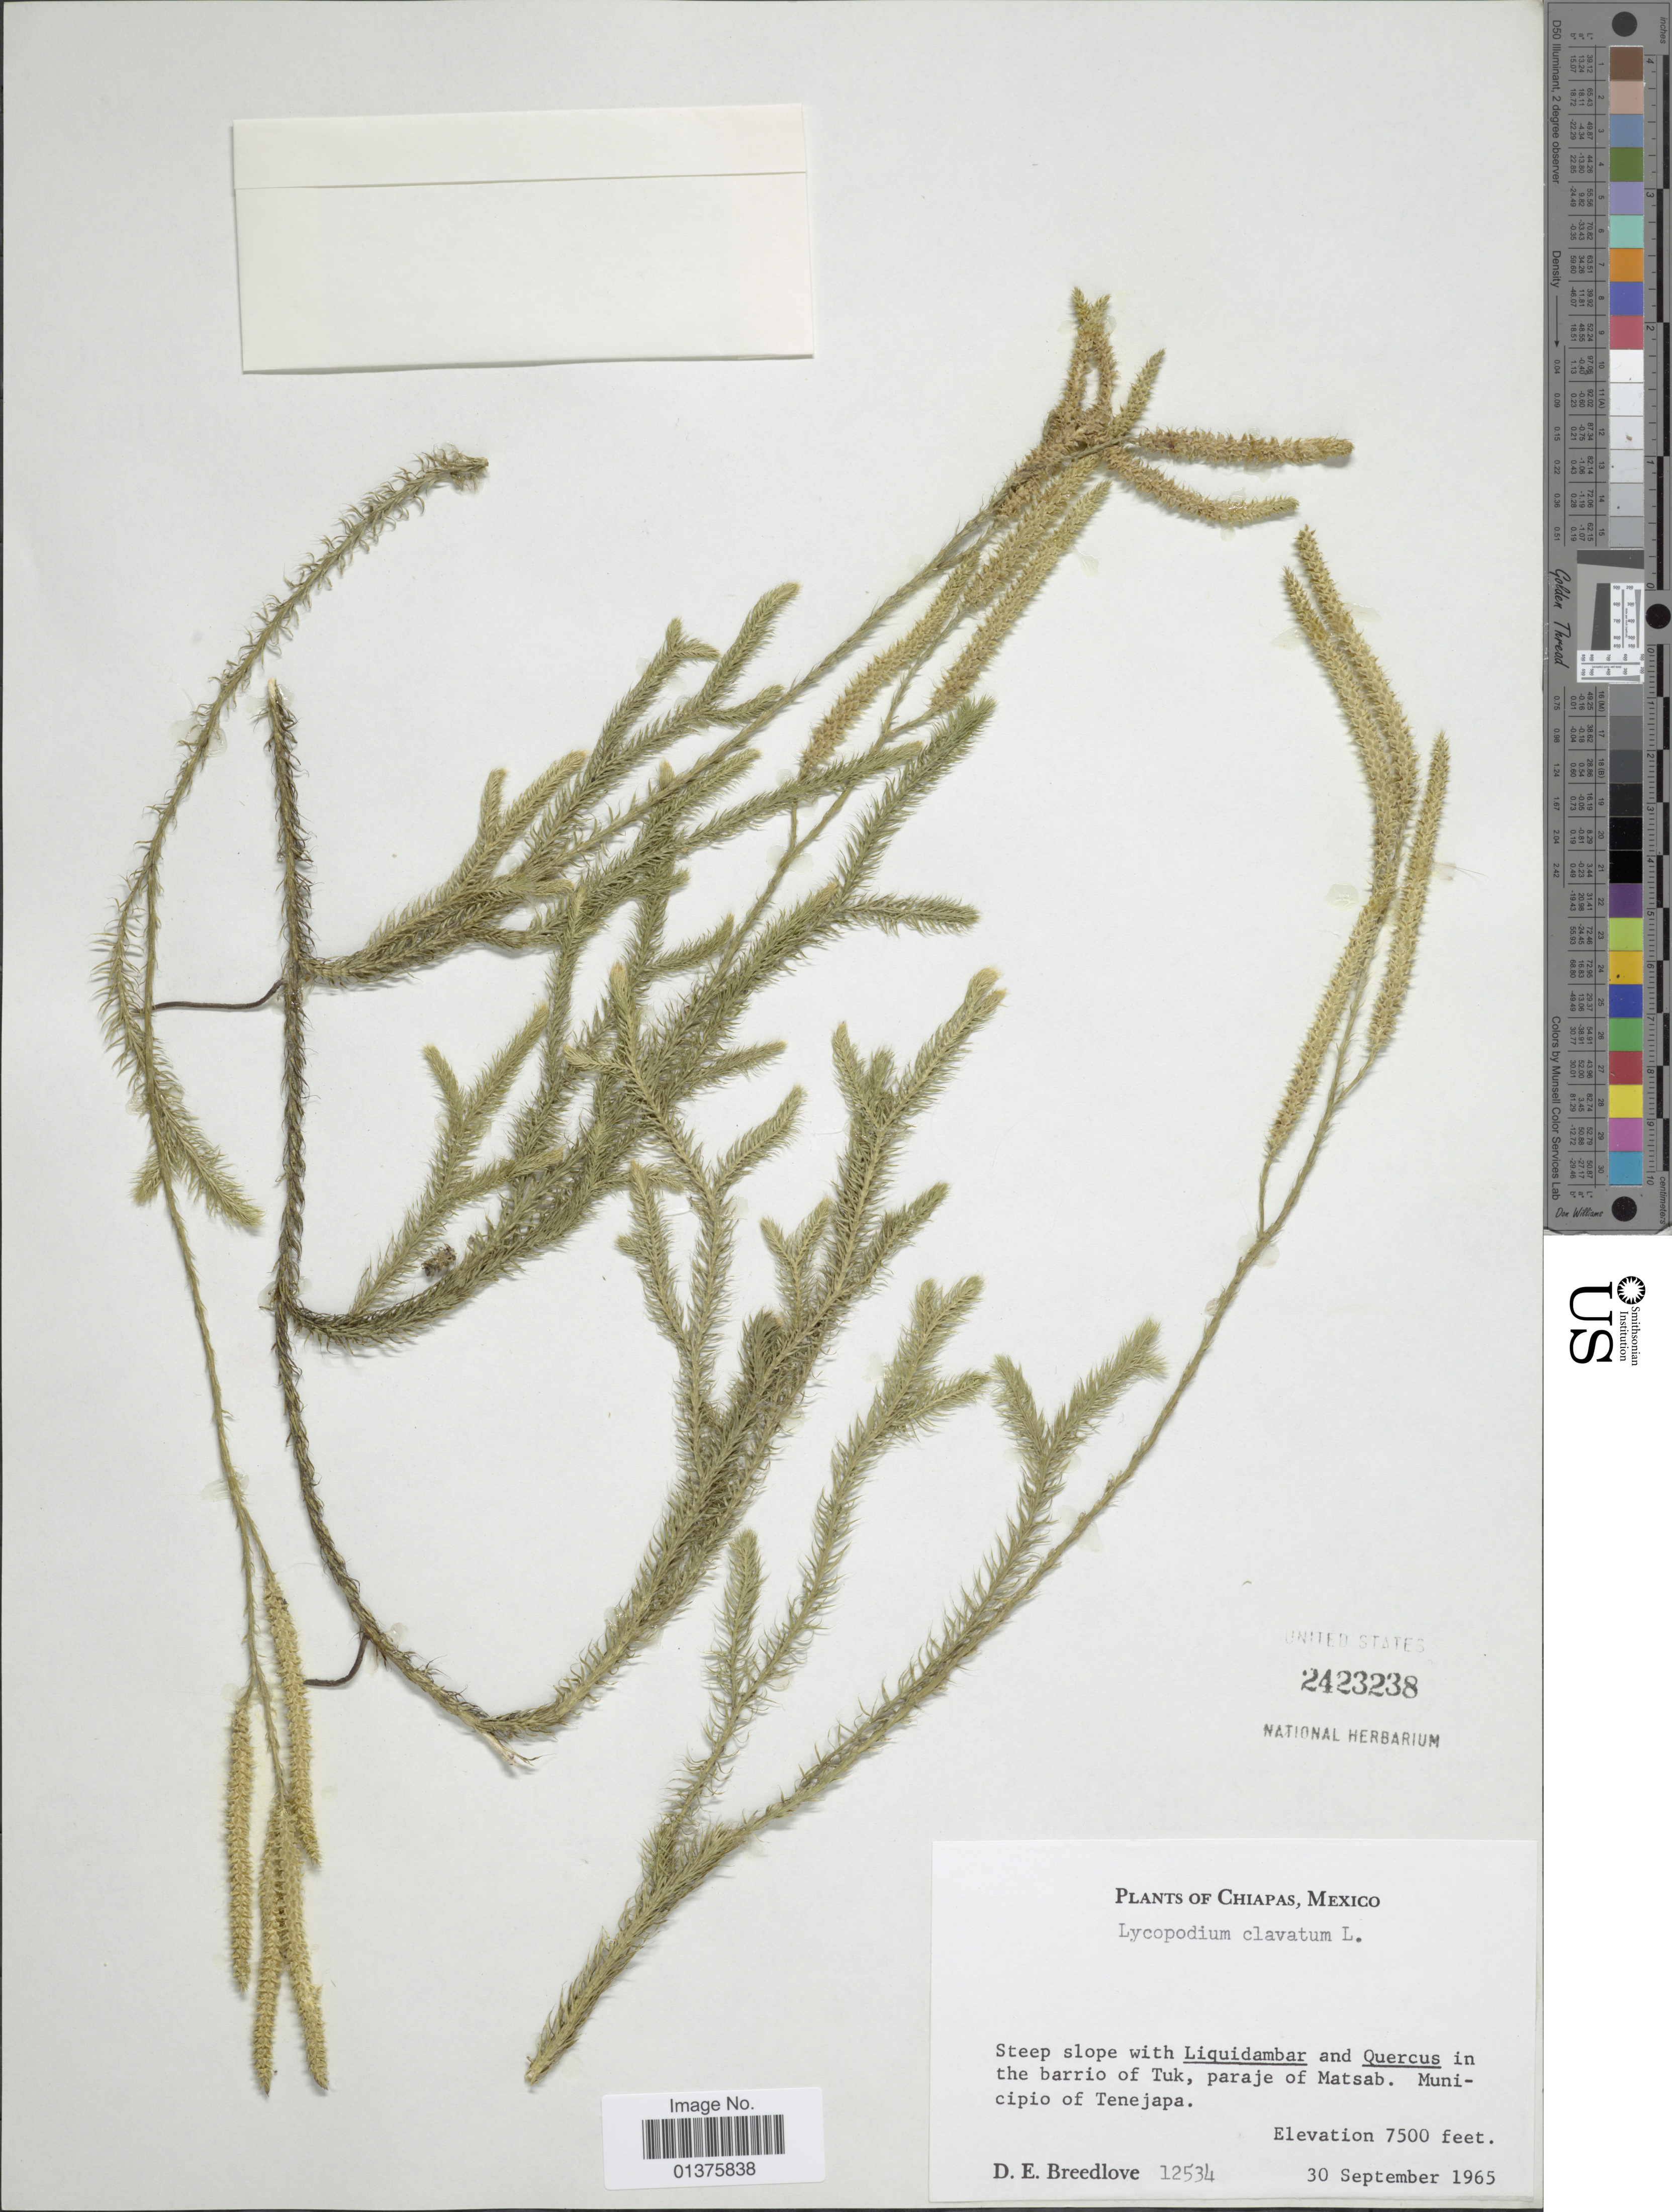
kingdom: Plantae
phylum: Tracheophyta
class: Lycopodiopsida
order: Lycopodiales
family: Lycopodiaceae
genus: Lycopodium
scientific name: Lycopodium clavatum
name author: L.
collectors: D. E. Breedlove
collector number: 12534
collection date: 1965-09-30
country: Mexico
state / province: Chiapas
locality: Steep slope in the barrio of Tuk, paraje of Matsab, Municipio of Tenejapa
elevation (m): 2286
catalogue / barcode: US 2423238